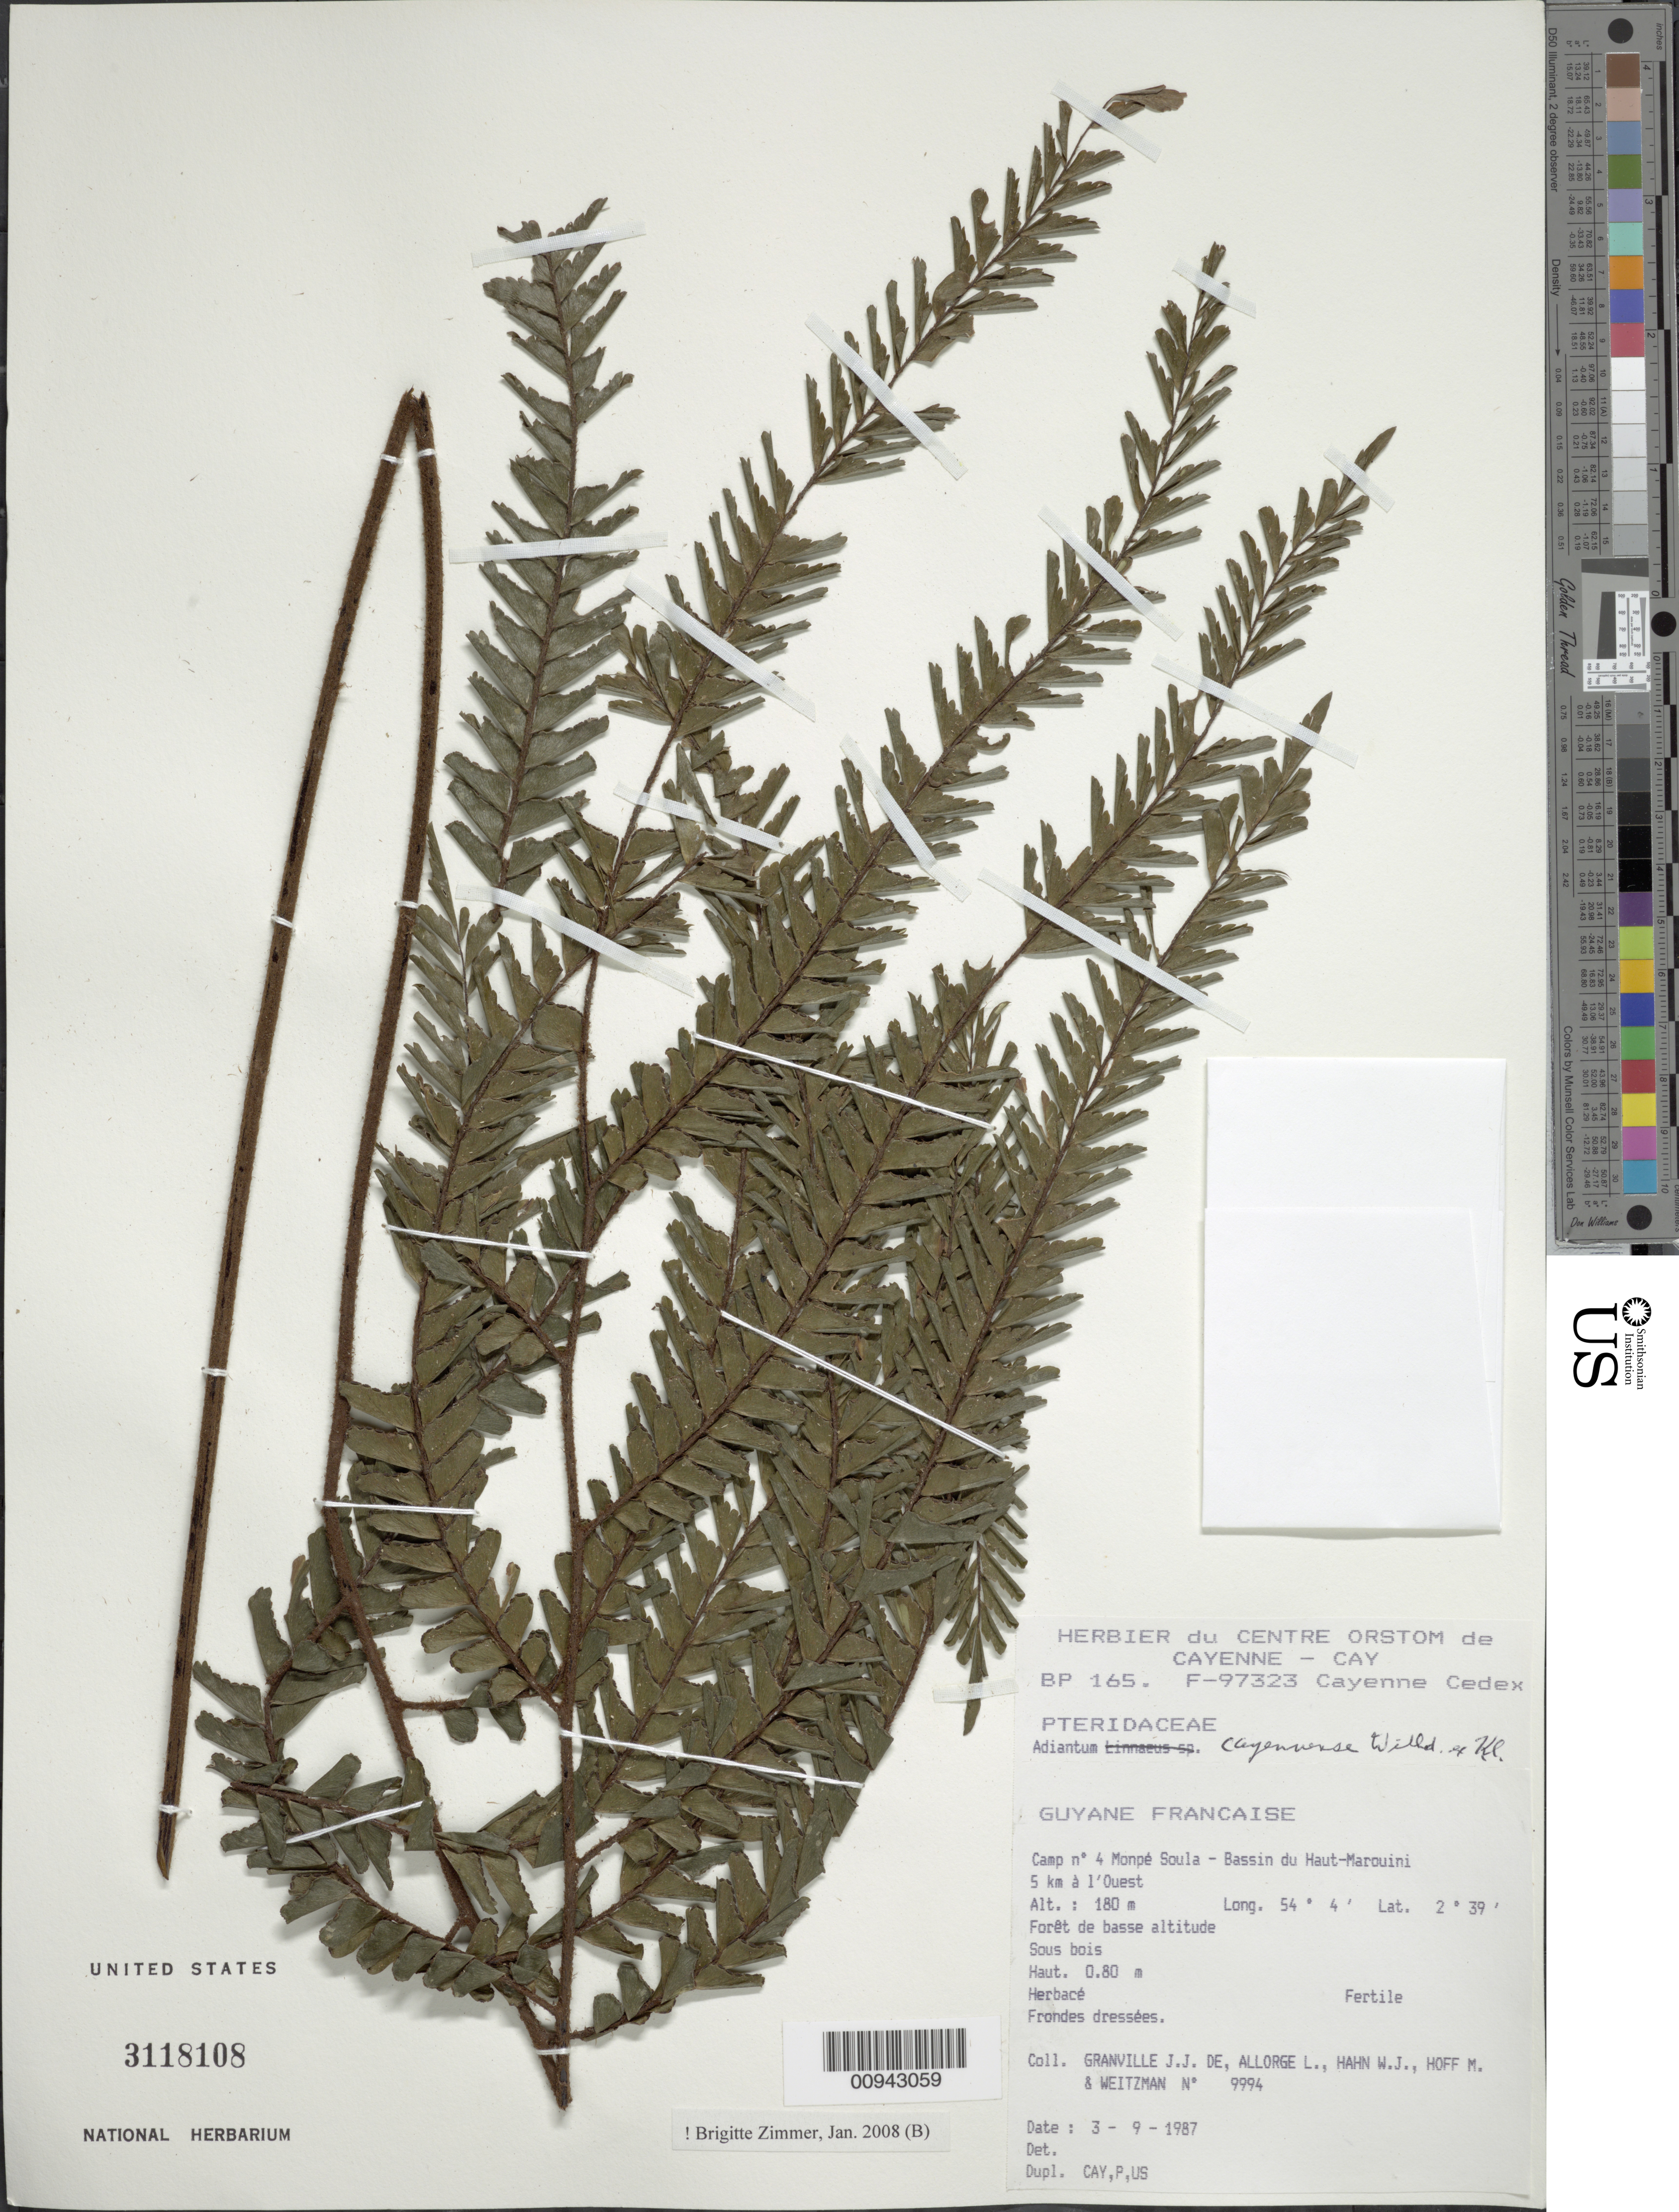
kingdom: Plantae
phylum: Tracheophyta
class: Polypodiopsida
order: Polypodiales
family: Pteridaceae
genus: Adiantum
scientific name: Adiantum cajennense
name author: Willd. ex Klotzsch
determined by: Zimmer, B.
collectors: J.-J. de Granville, L. Allorge, W. J. Hahn, M. Hoff & A. L. Weitzman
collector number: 9994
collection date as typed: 3-Sep-87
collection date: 1987-09-03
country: French Guiana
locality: Monpé Soula, Camp #4, Bassin du Haut-Marouini, 5 km a l'Ouest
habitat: Forêt de basse altitude, sous bois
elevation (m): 180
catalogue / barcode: US 3118108